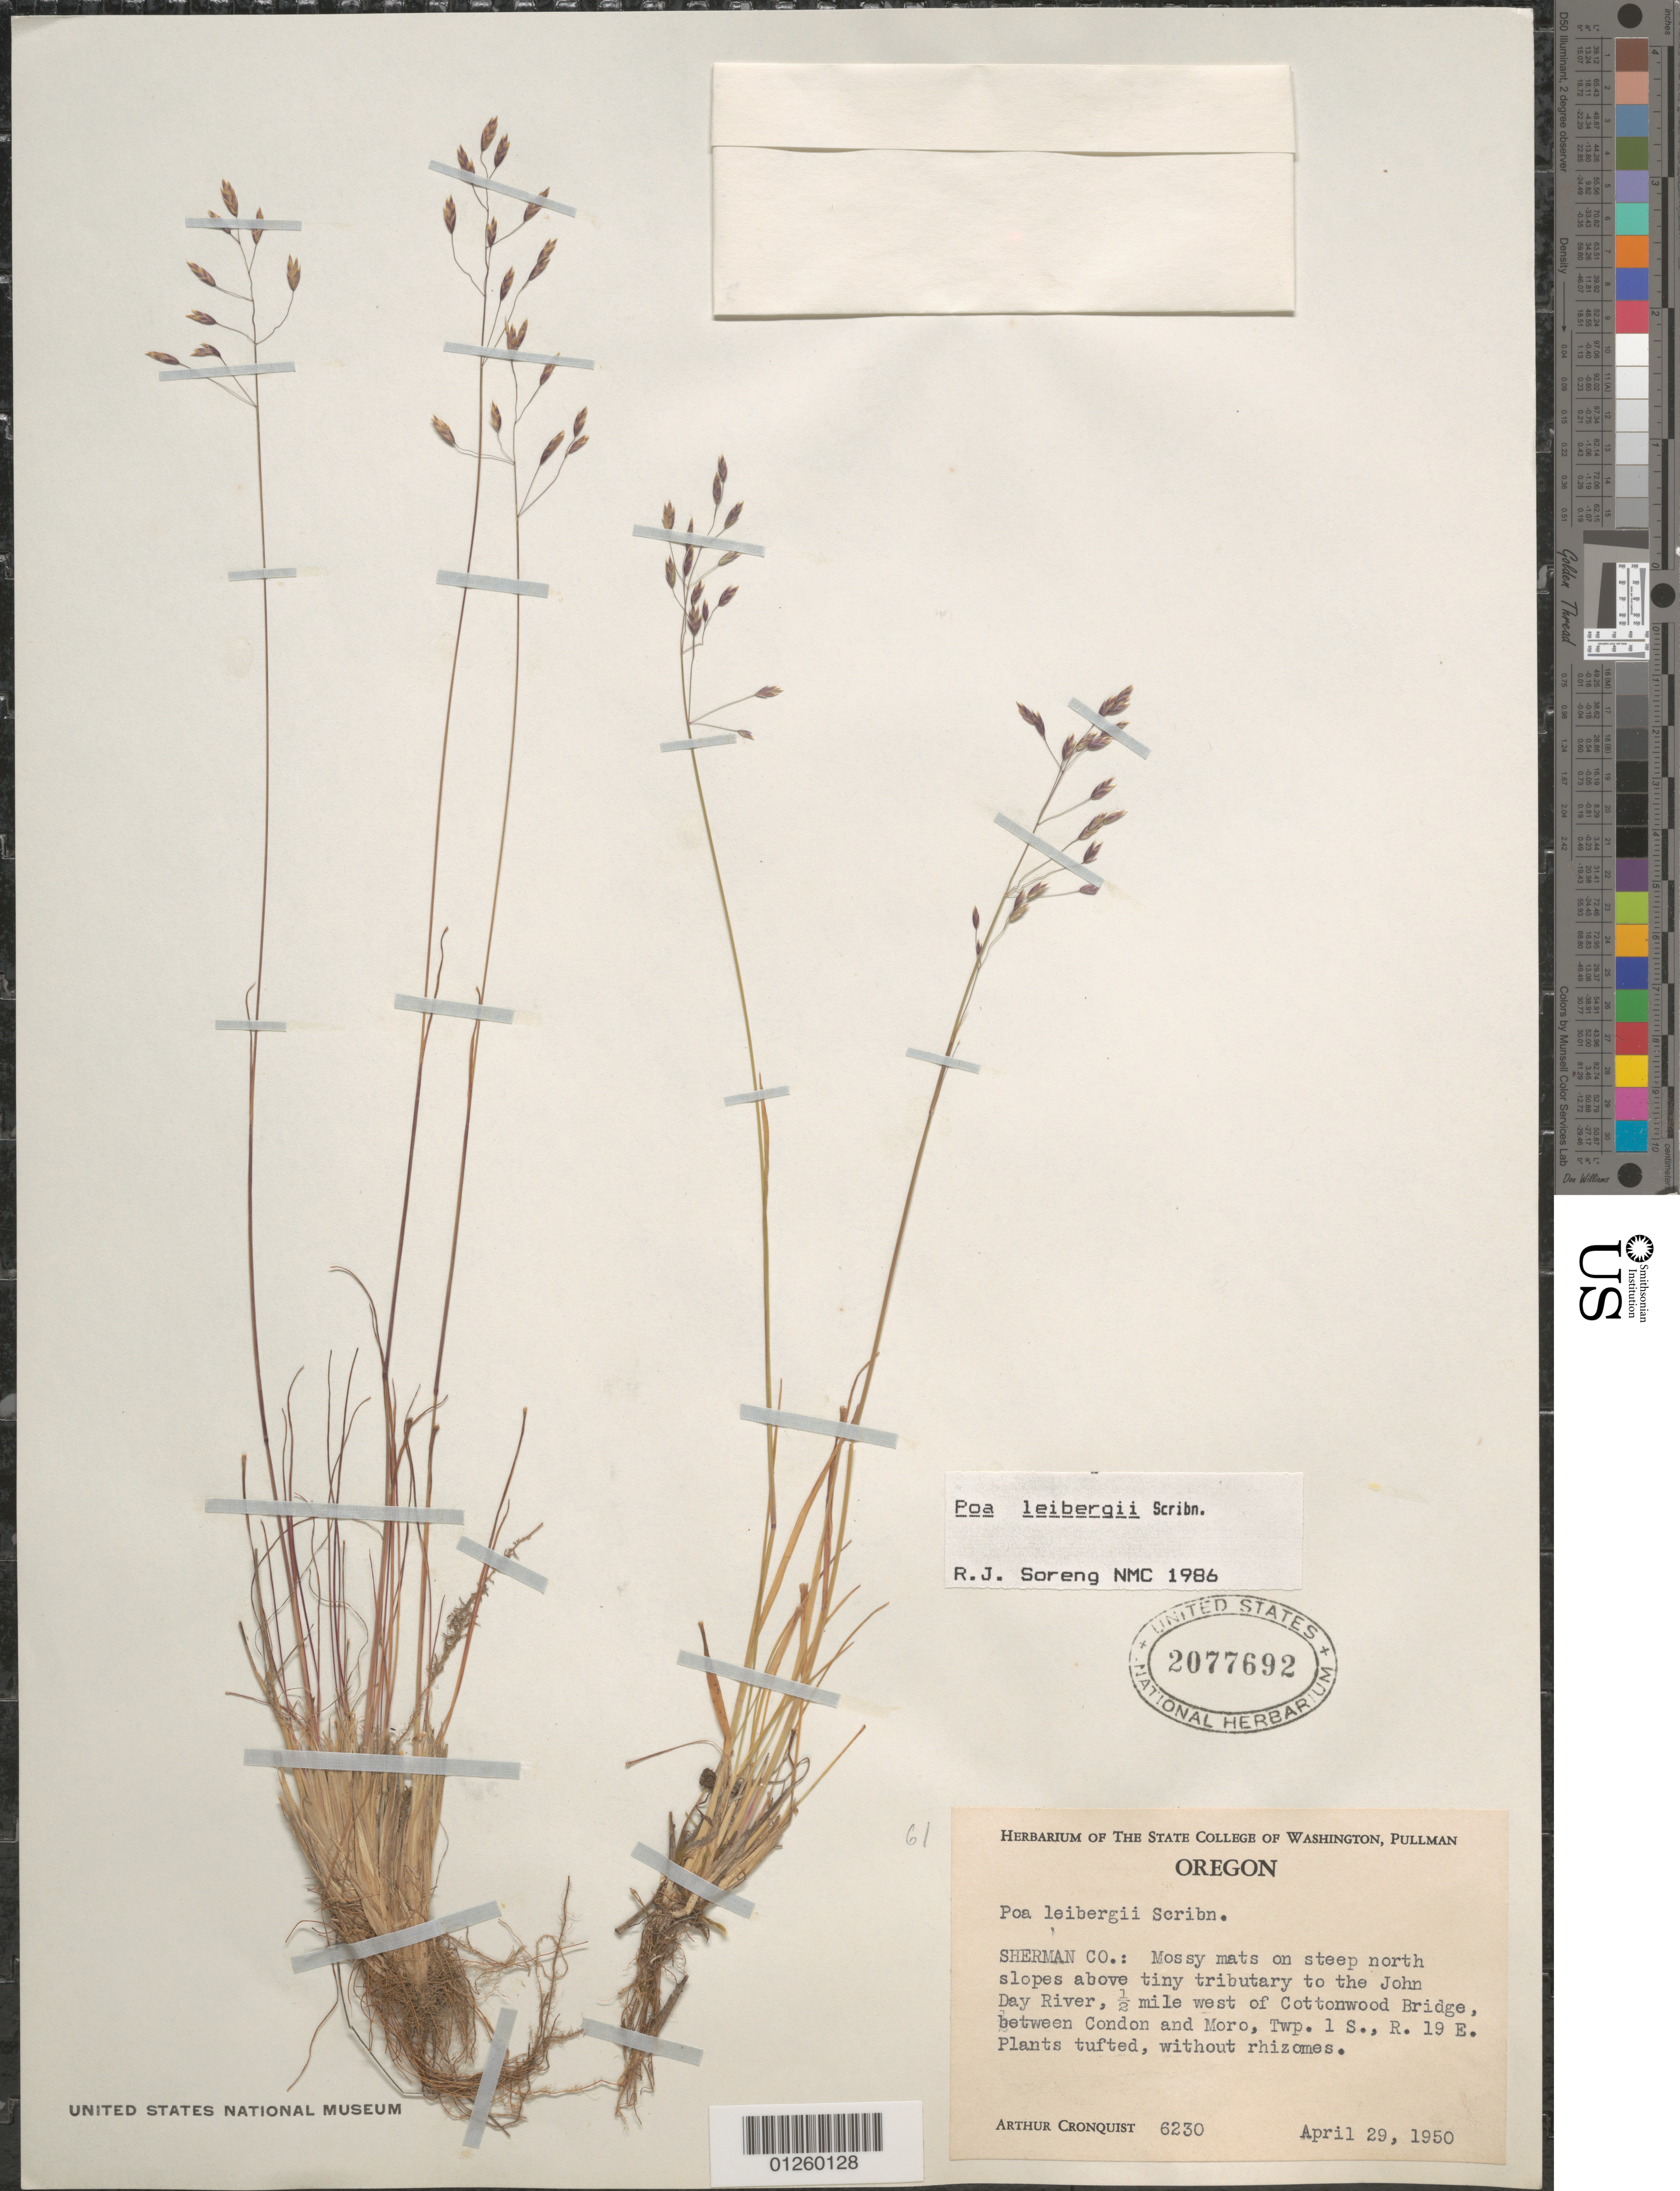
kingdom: Plantae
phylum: Tracheophyta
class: Liliopsida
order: Poales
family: Poaceae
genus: Poa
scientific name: Poa leibergii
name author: Scribn.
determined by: Soreng, Robert J., Research Associate (BOT), Smithsonian Institution - National Museum of Natural History (UNITED STATES)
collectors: A. Cronquist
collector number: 6230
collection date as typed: April 29, 1950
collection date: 1950-04-29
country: United States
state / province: Oregon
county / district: Sherman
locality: Mossy mats on steep north slopes above tiny tributary to the John day River, 1/2 mile west of Cottonwood Bridge, between Condon and Moro, Twp. 1 S., R. 19 E.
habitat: Mossy mats on steep north slopes above tiny tributary to the John day River.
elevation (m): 260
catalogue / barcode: US 2077692